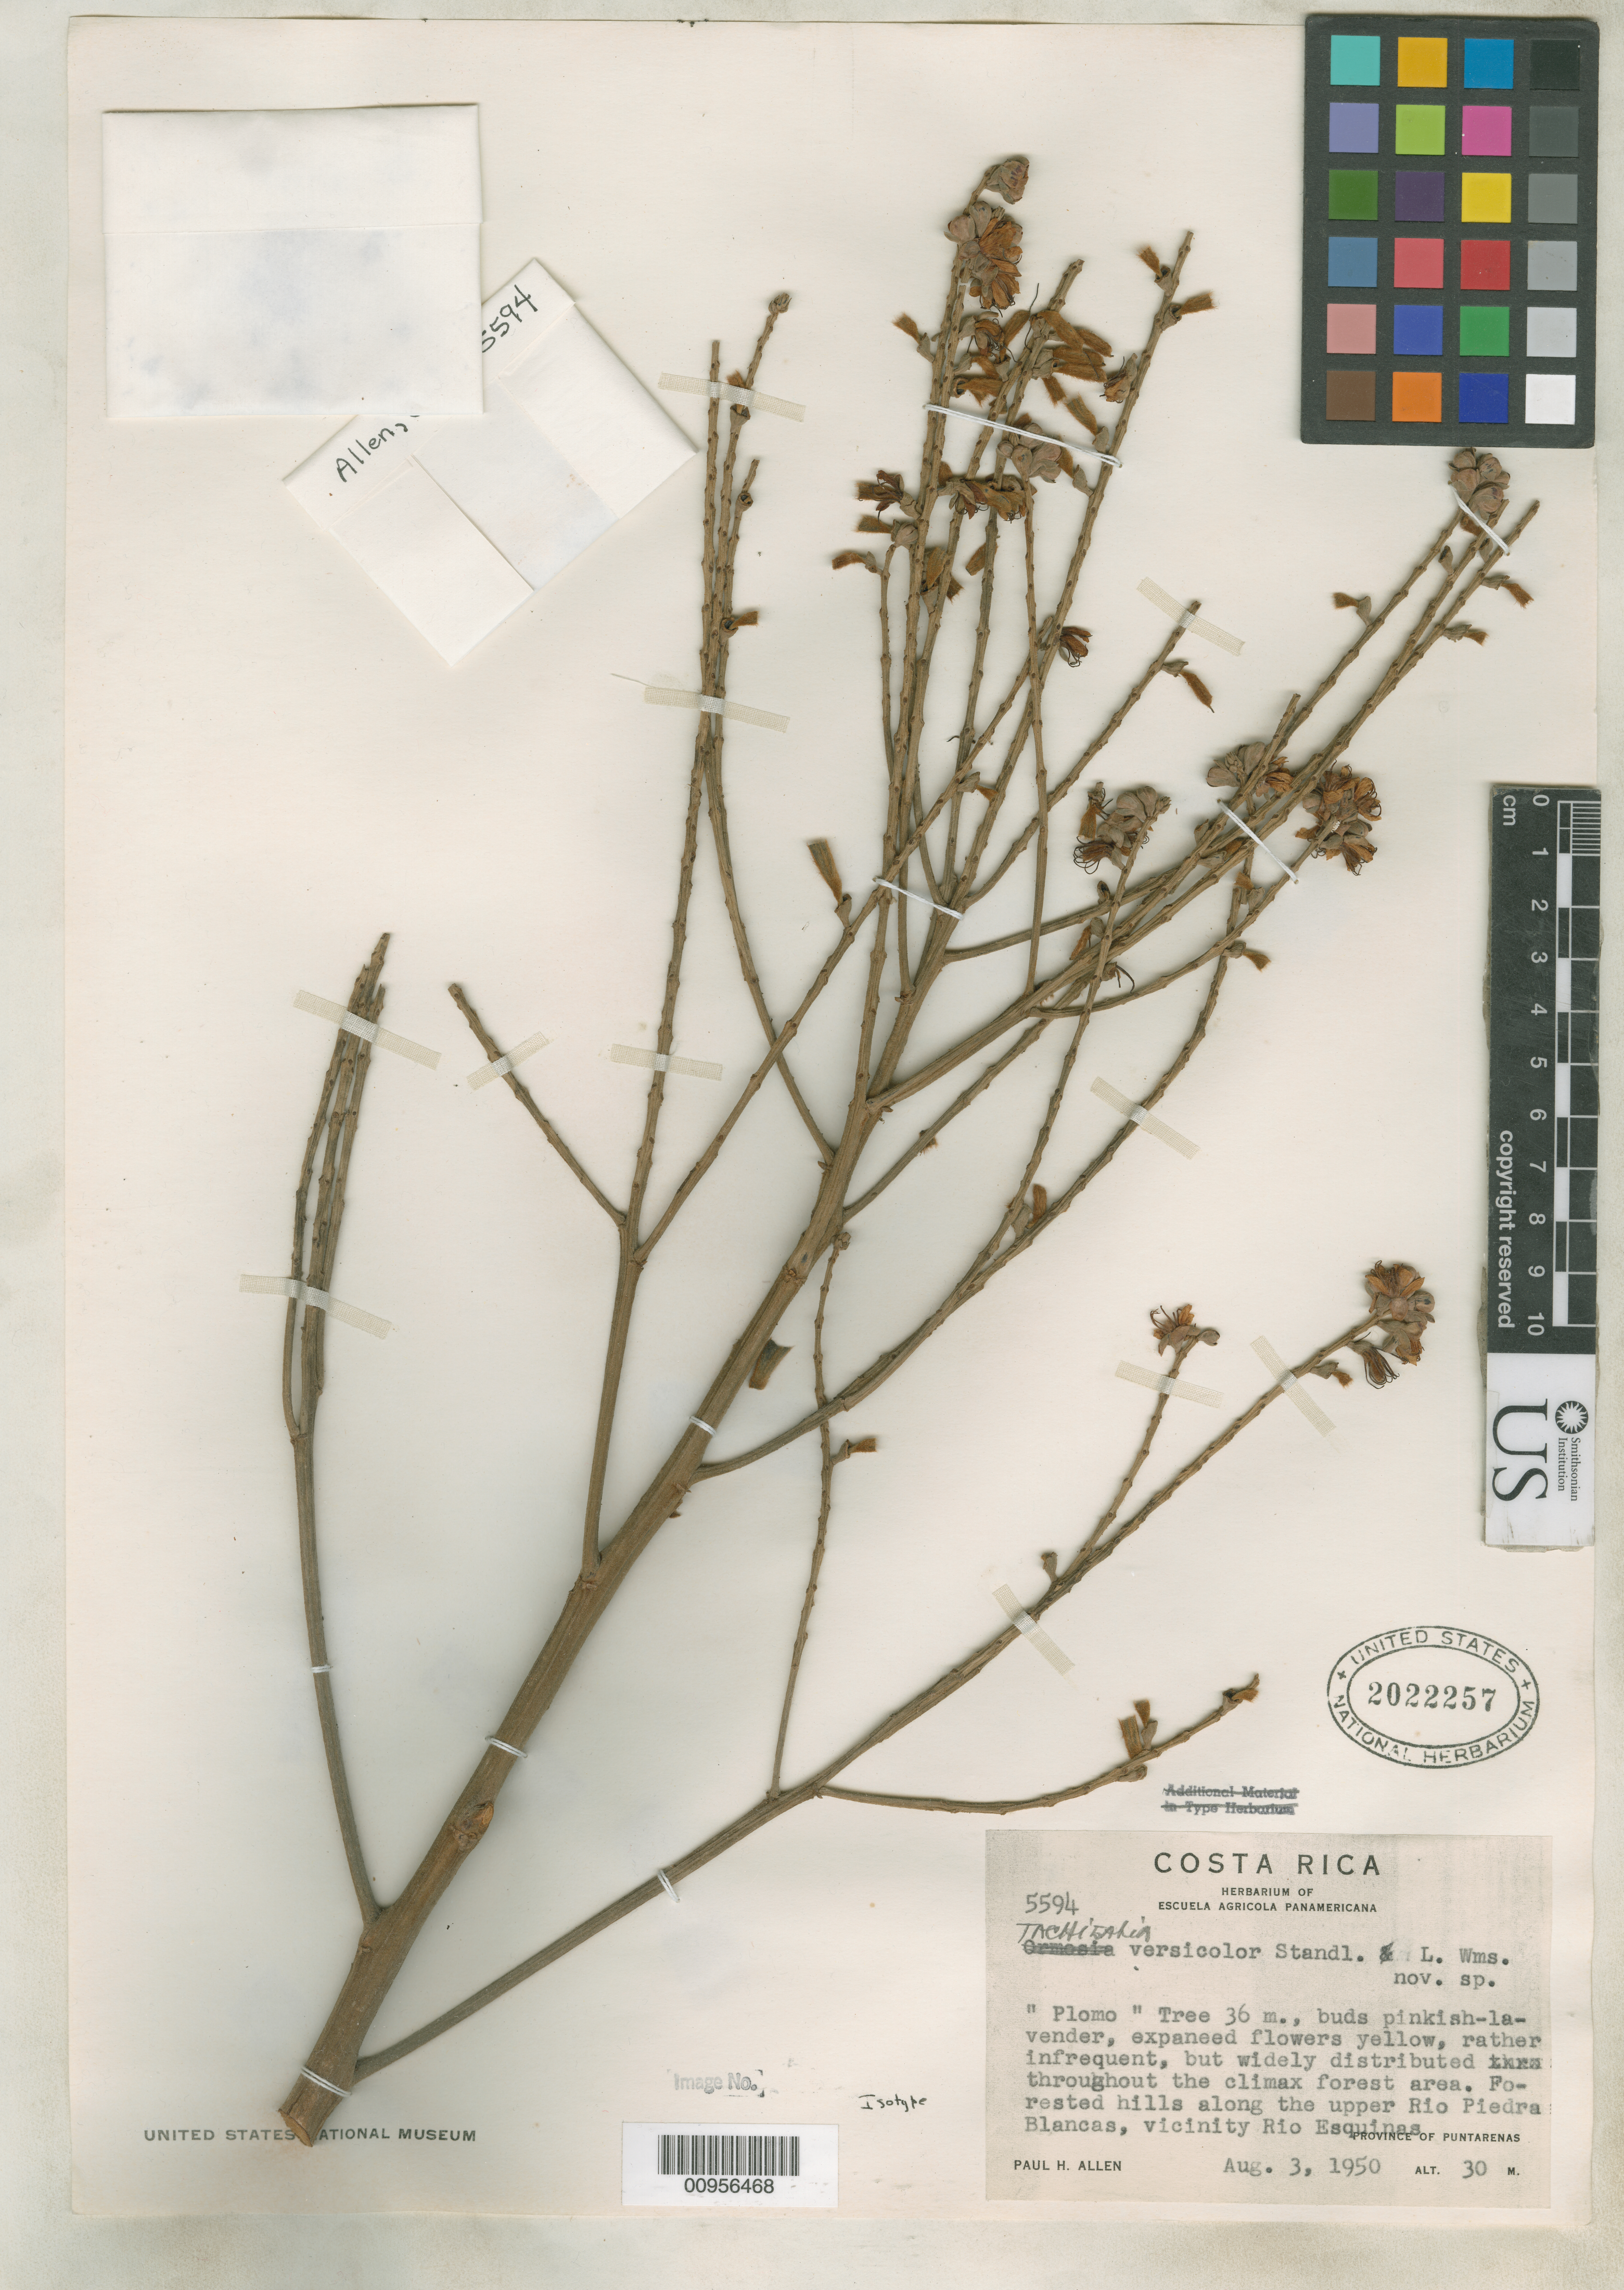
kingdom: Plantae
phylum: Tracheophyta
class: Magnoliopsida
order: Fabales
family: Fabaceae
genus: Tachigali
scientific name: Tachigali versicolor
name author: Standl. & L.O. Williams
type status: Isotype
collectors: P. H. Allen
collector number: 5594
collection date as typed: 03 Aug 1950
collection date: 1950-08-03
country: Costa Rica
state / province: Puntarenas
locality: Forested hills along the upper Rio Piedras Blancas, vicinity Rio Esquinas.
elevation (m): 30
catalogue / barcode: US 2022257